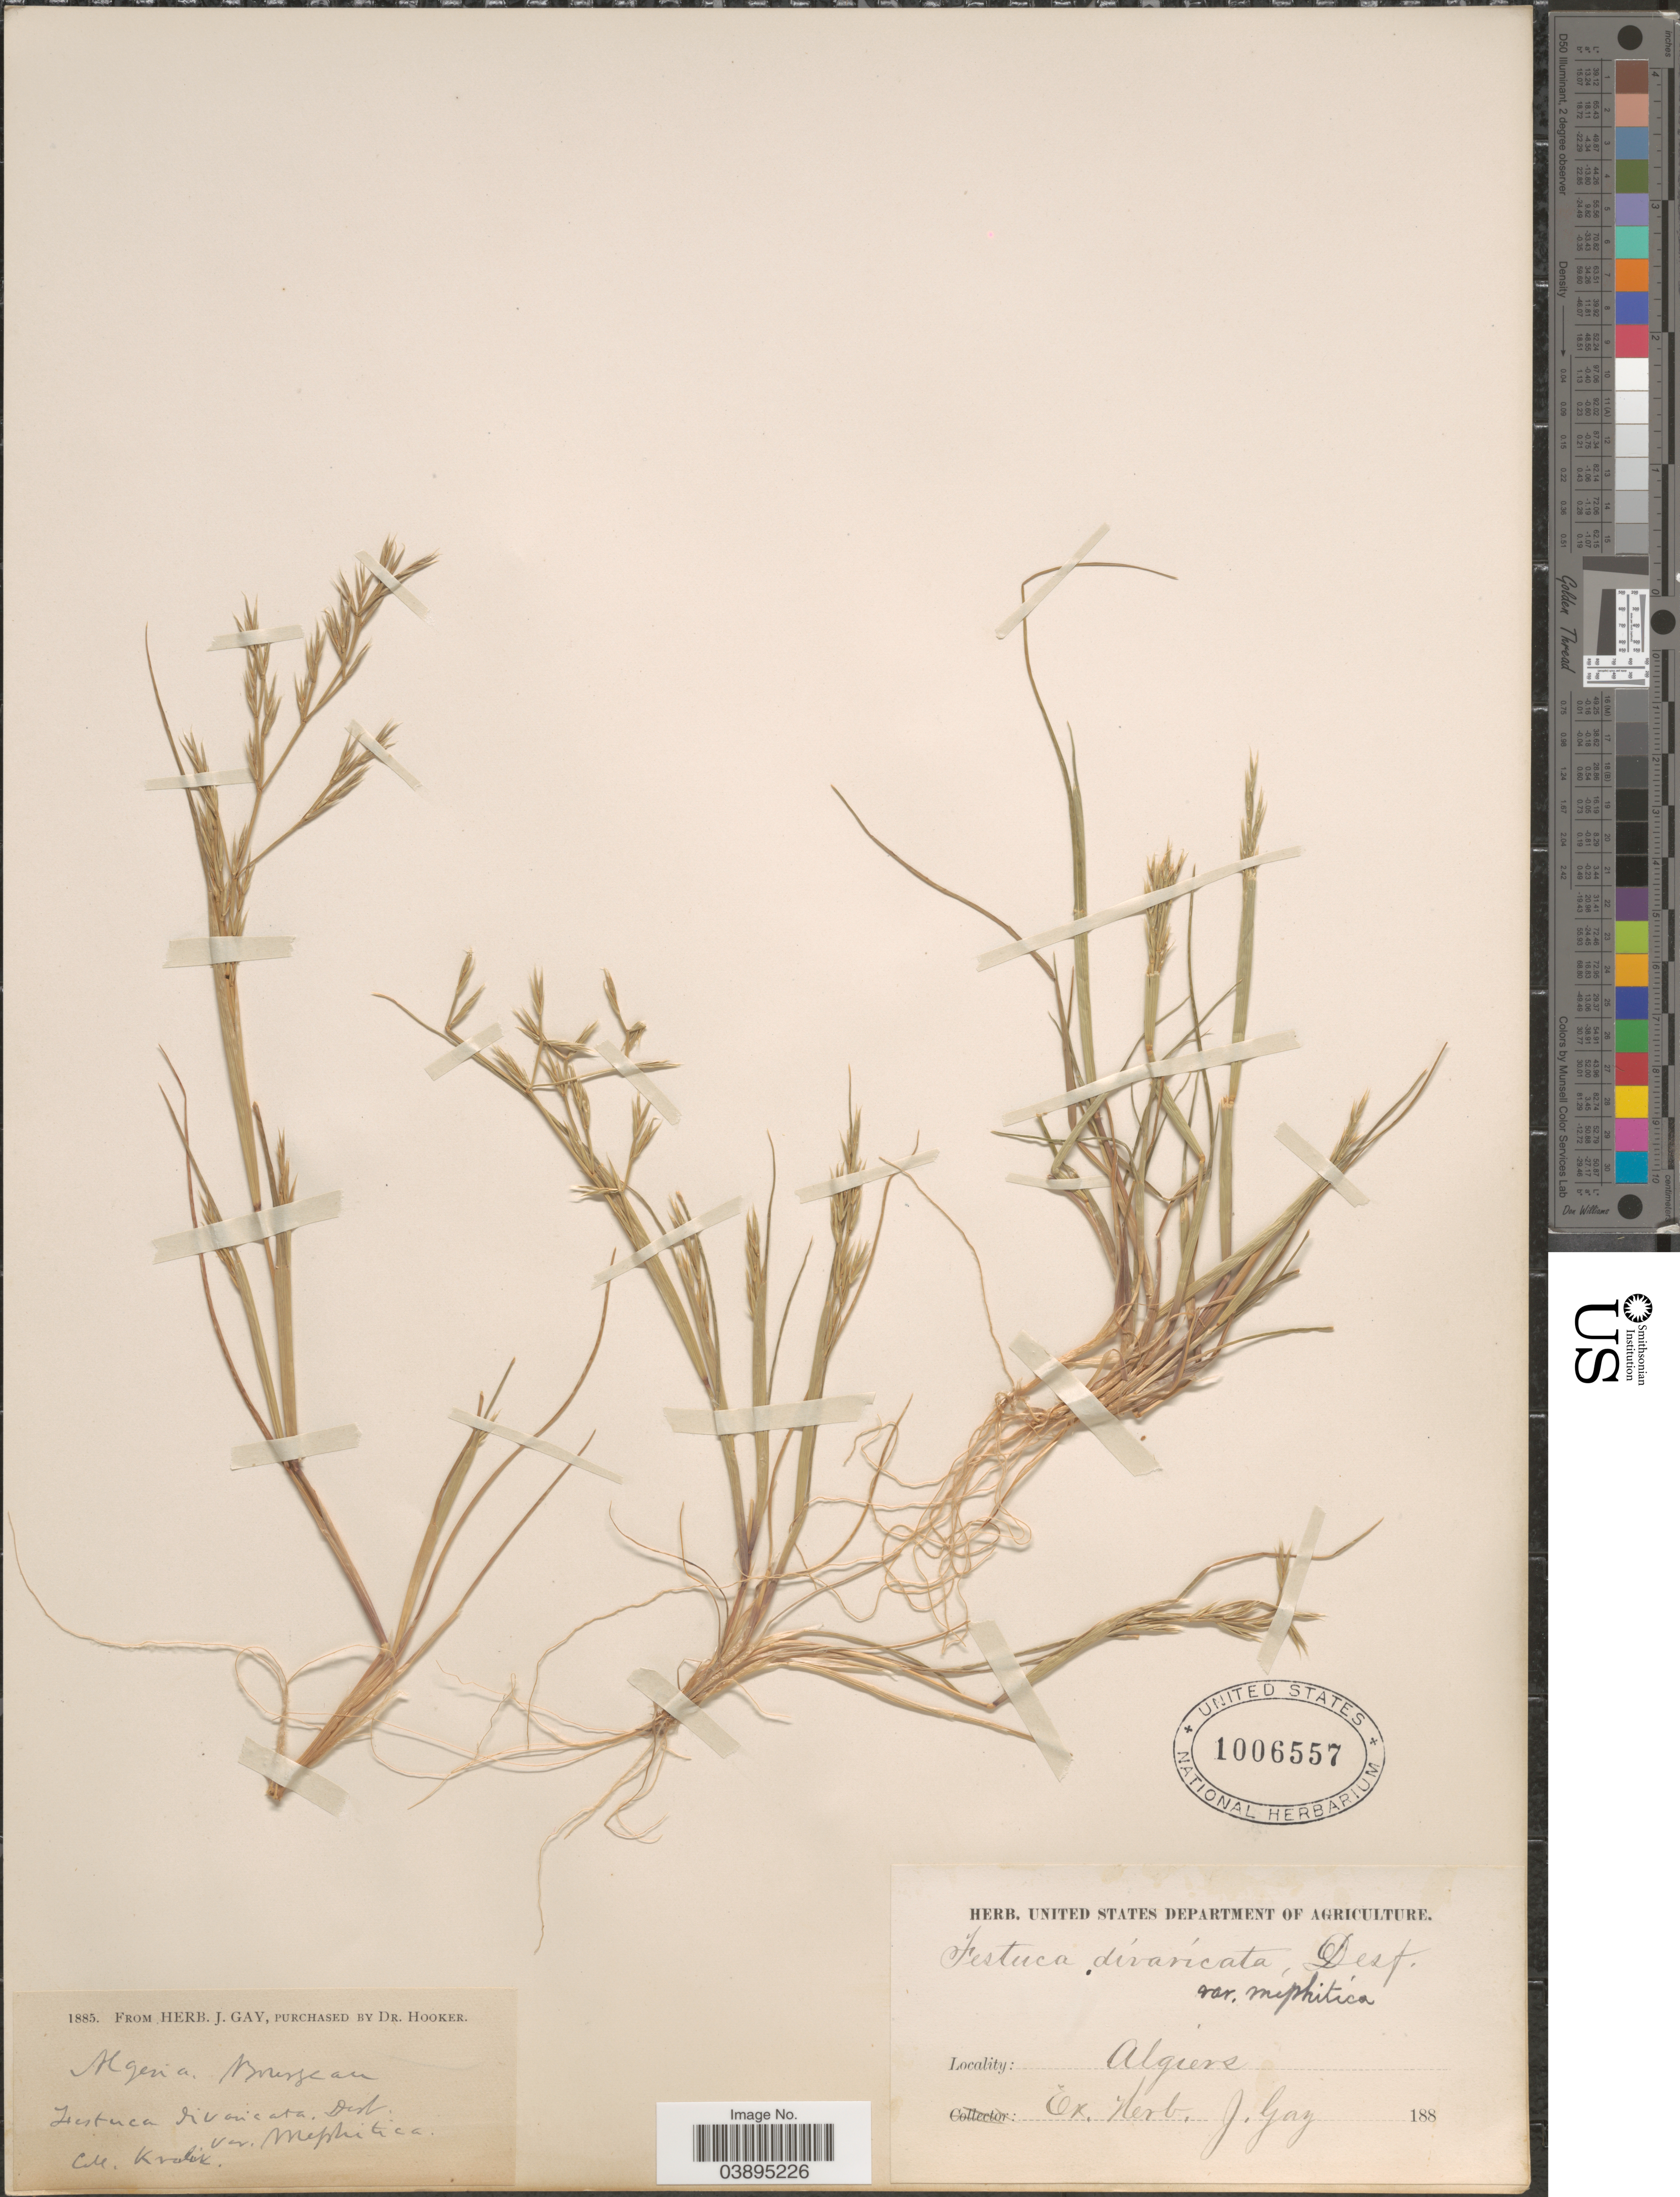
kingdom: Plantae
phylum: Tracheophyta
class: Liliopsida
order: Poales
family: Poaceae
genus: Cutandia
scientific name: Cutandia memphitica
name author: (Spreng.) K. Richt.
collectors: Kralik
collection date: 1885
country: Algeria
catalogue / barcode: US 1006557